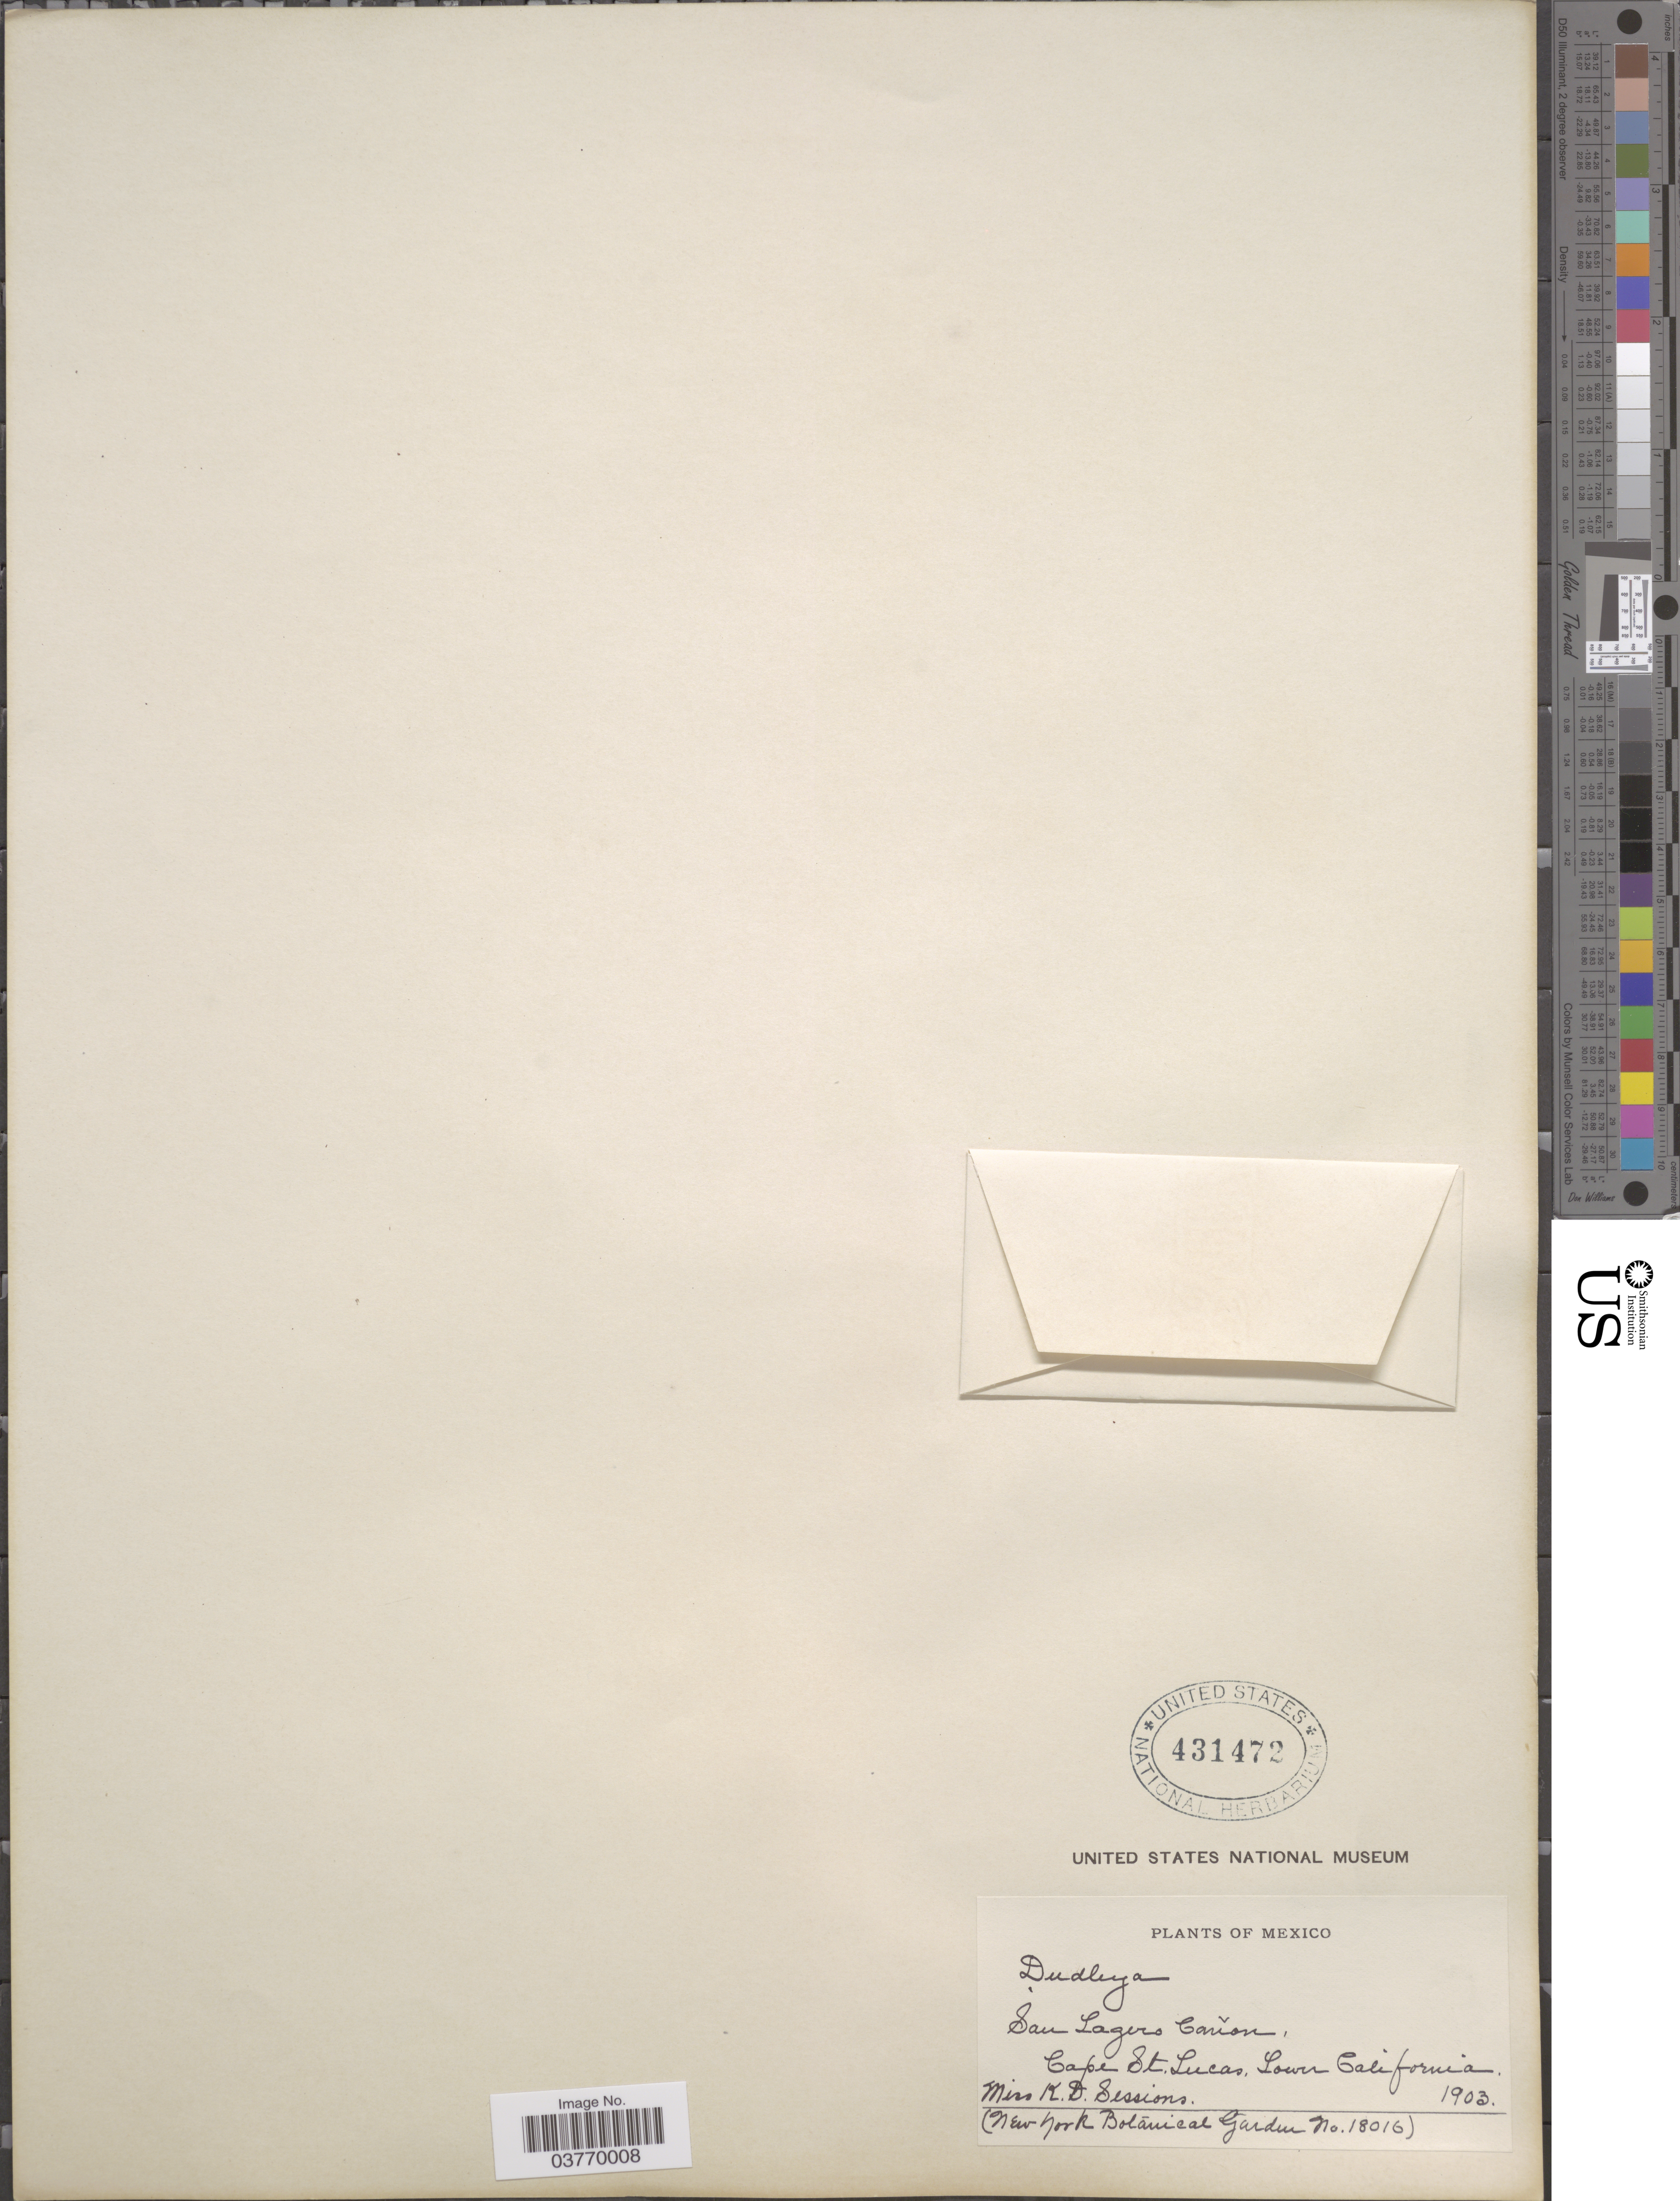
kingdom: Plantae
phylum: Tracheophyta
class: Magnoliopsida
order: Saxifragales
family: Crassulaceae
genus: Dudleya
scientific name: Dudleya xanti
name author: Rose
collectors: K. Sessions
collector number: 18016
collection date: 1903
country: Mexico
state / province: Baja California Norte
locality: San Lagers Cañon. Cape St. Lucas, Lower California.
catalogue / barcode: US 431472